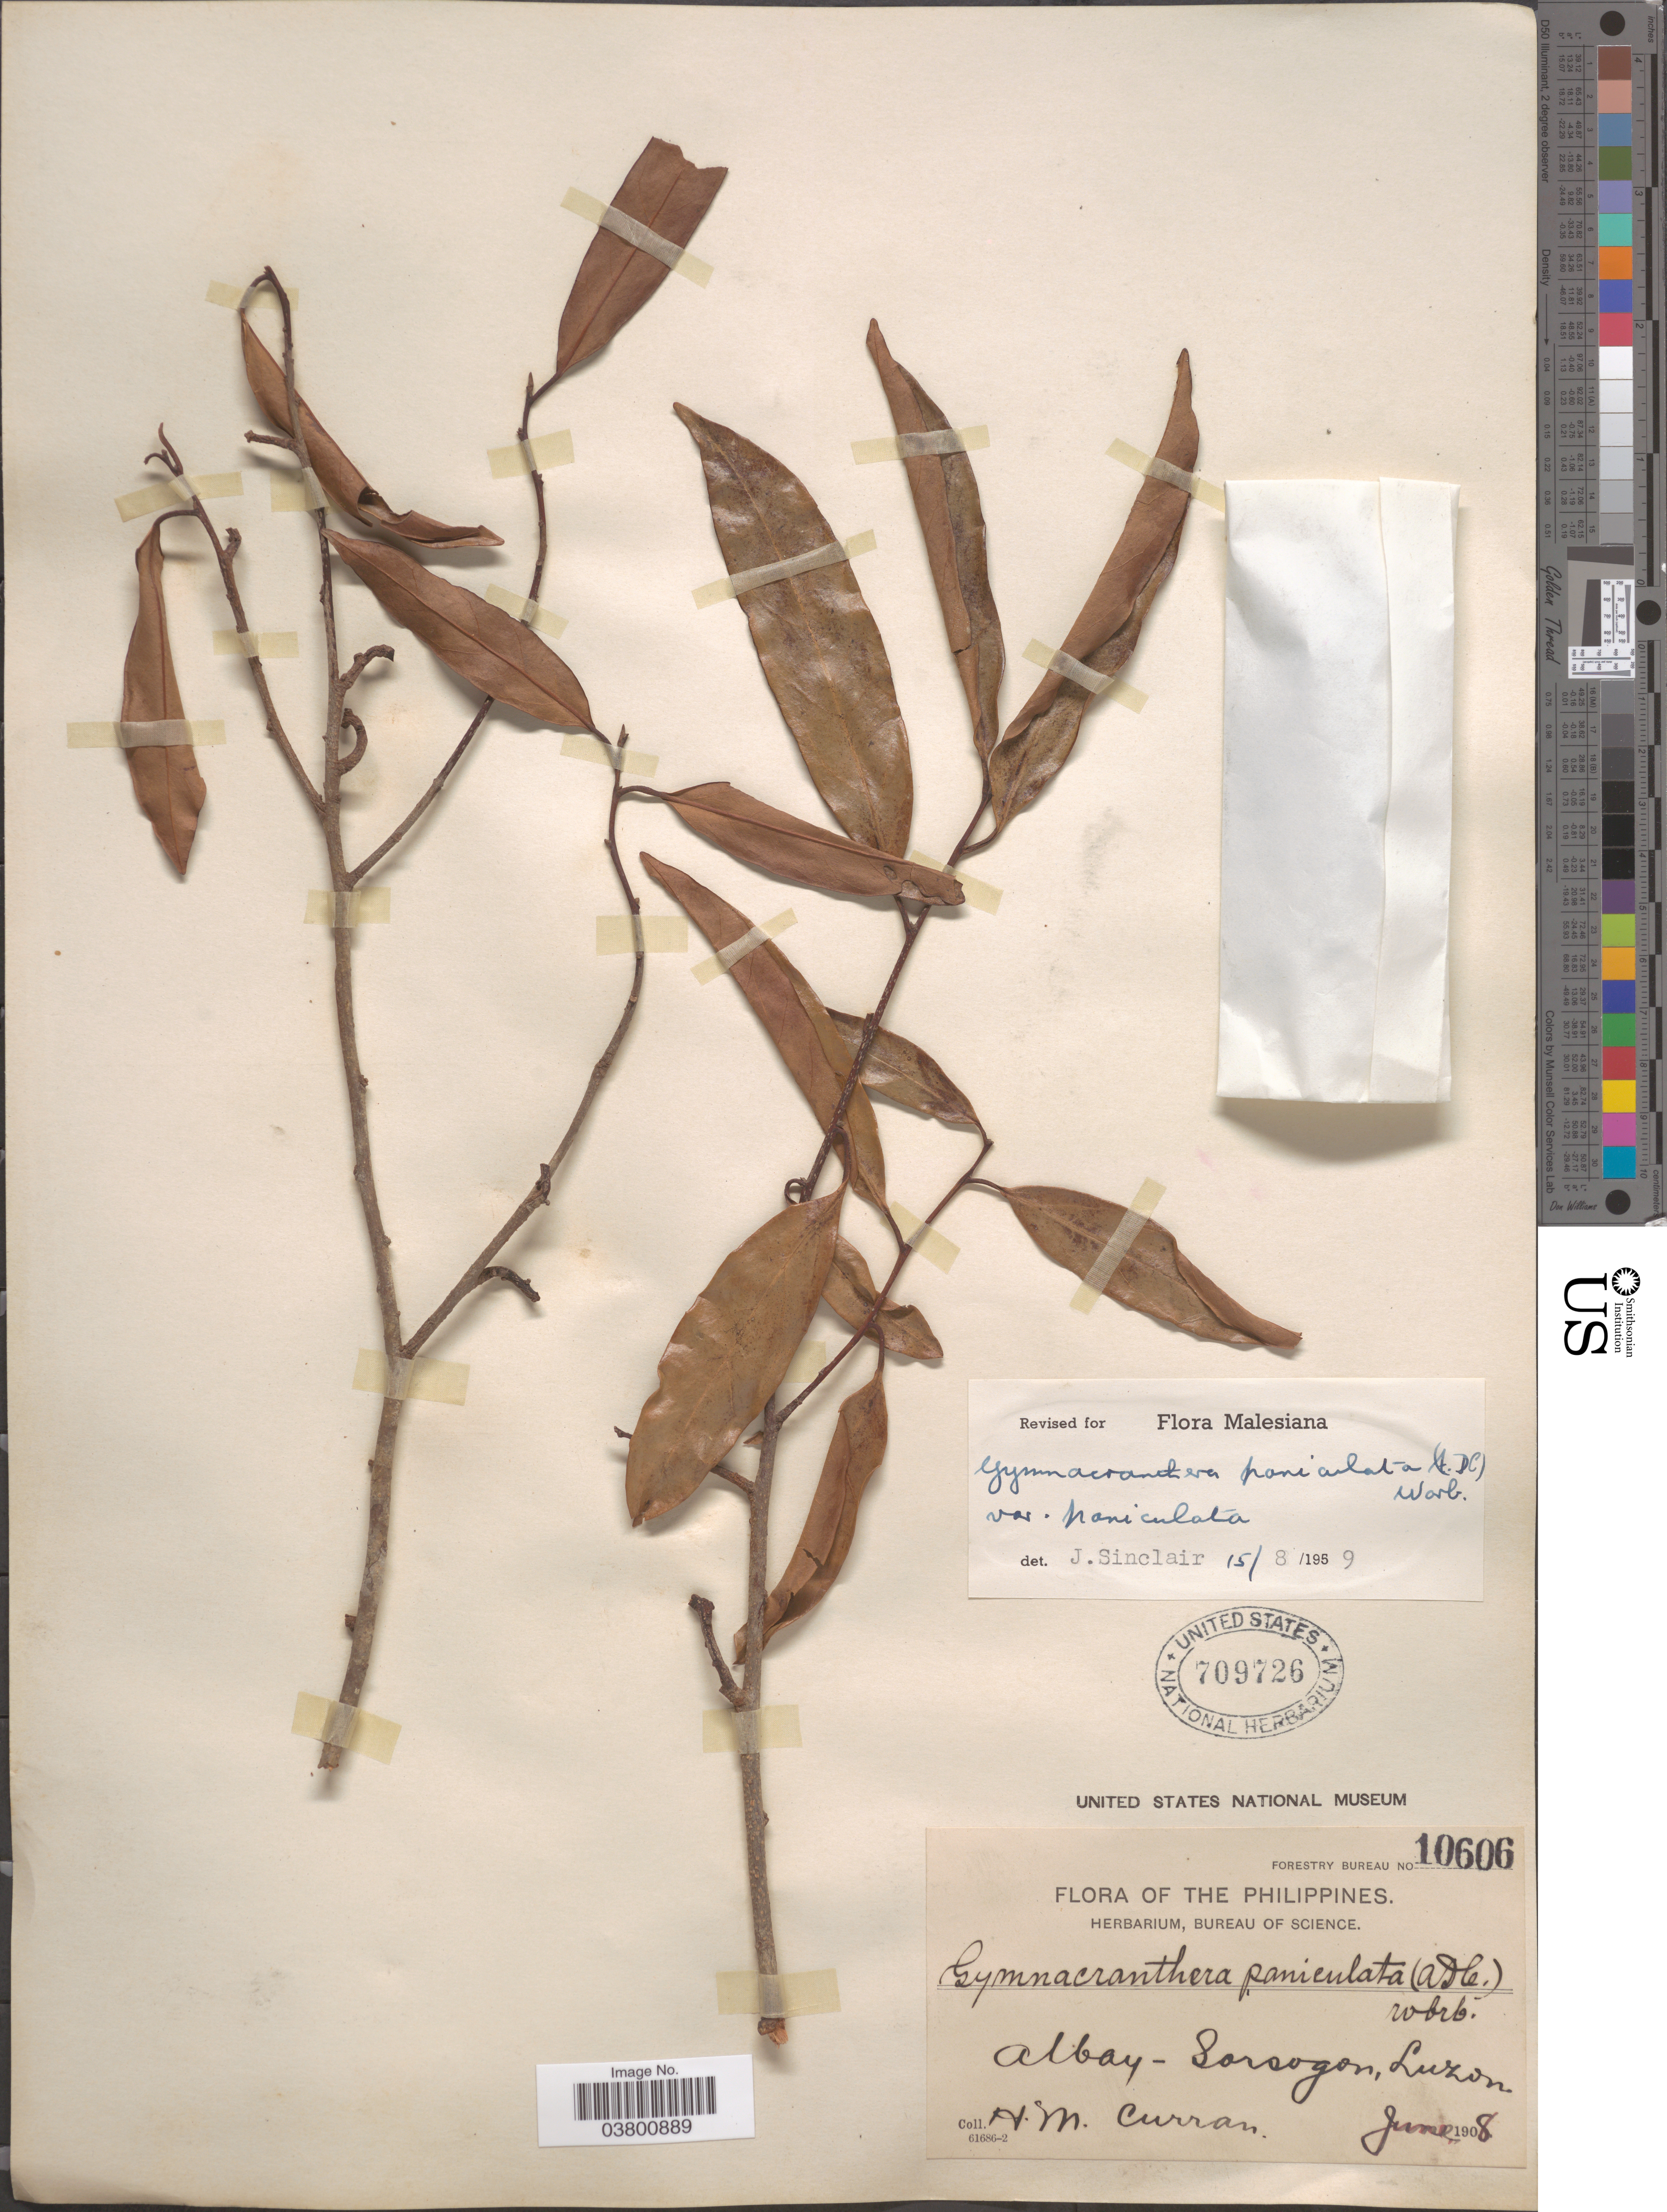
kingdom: Plantae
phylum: Tracheophyta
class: Magnoliopsida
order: Magnoliales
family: Myristicaceae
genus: Gymnacranthera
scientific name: Gymnacranthera paniculata var. paniculata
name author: (A. DC.) Warb.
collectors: H. M. Curran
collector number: Forestry Bureau 10606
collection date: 1908-06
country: Philippines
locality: Albay - Sorsogon, Luzon.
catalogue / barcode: US 709726